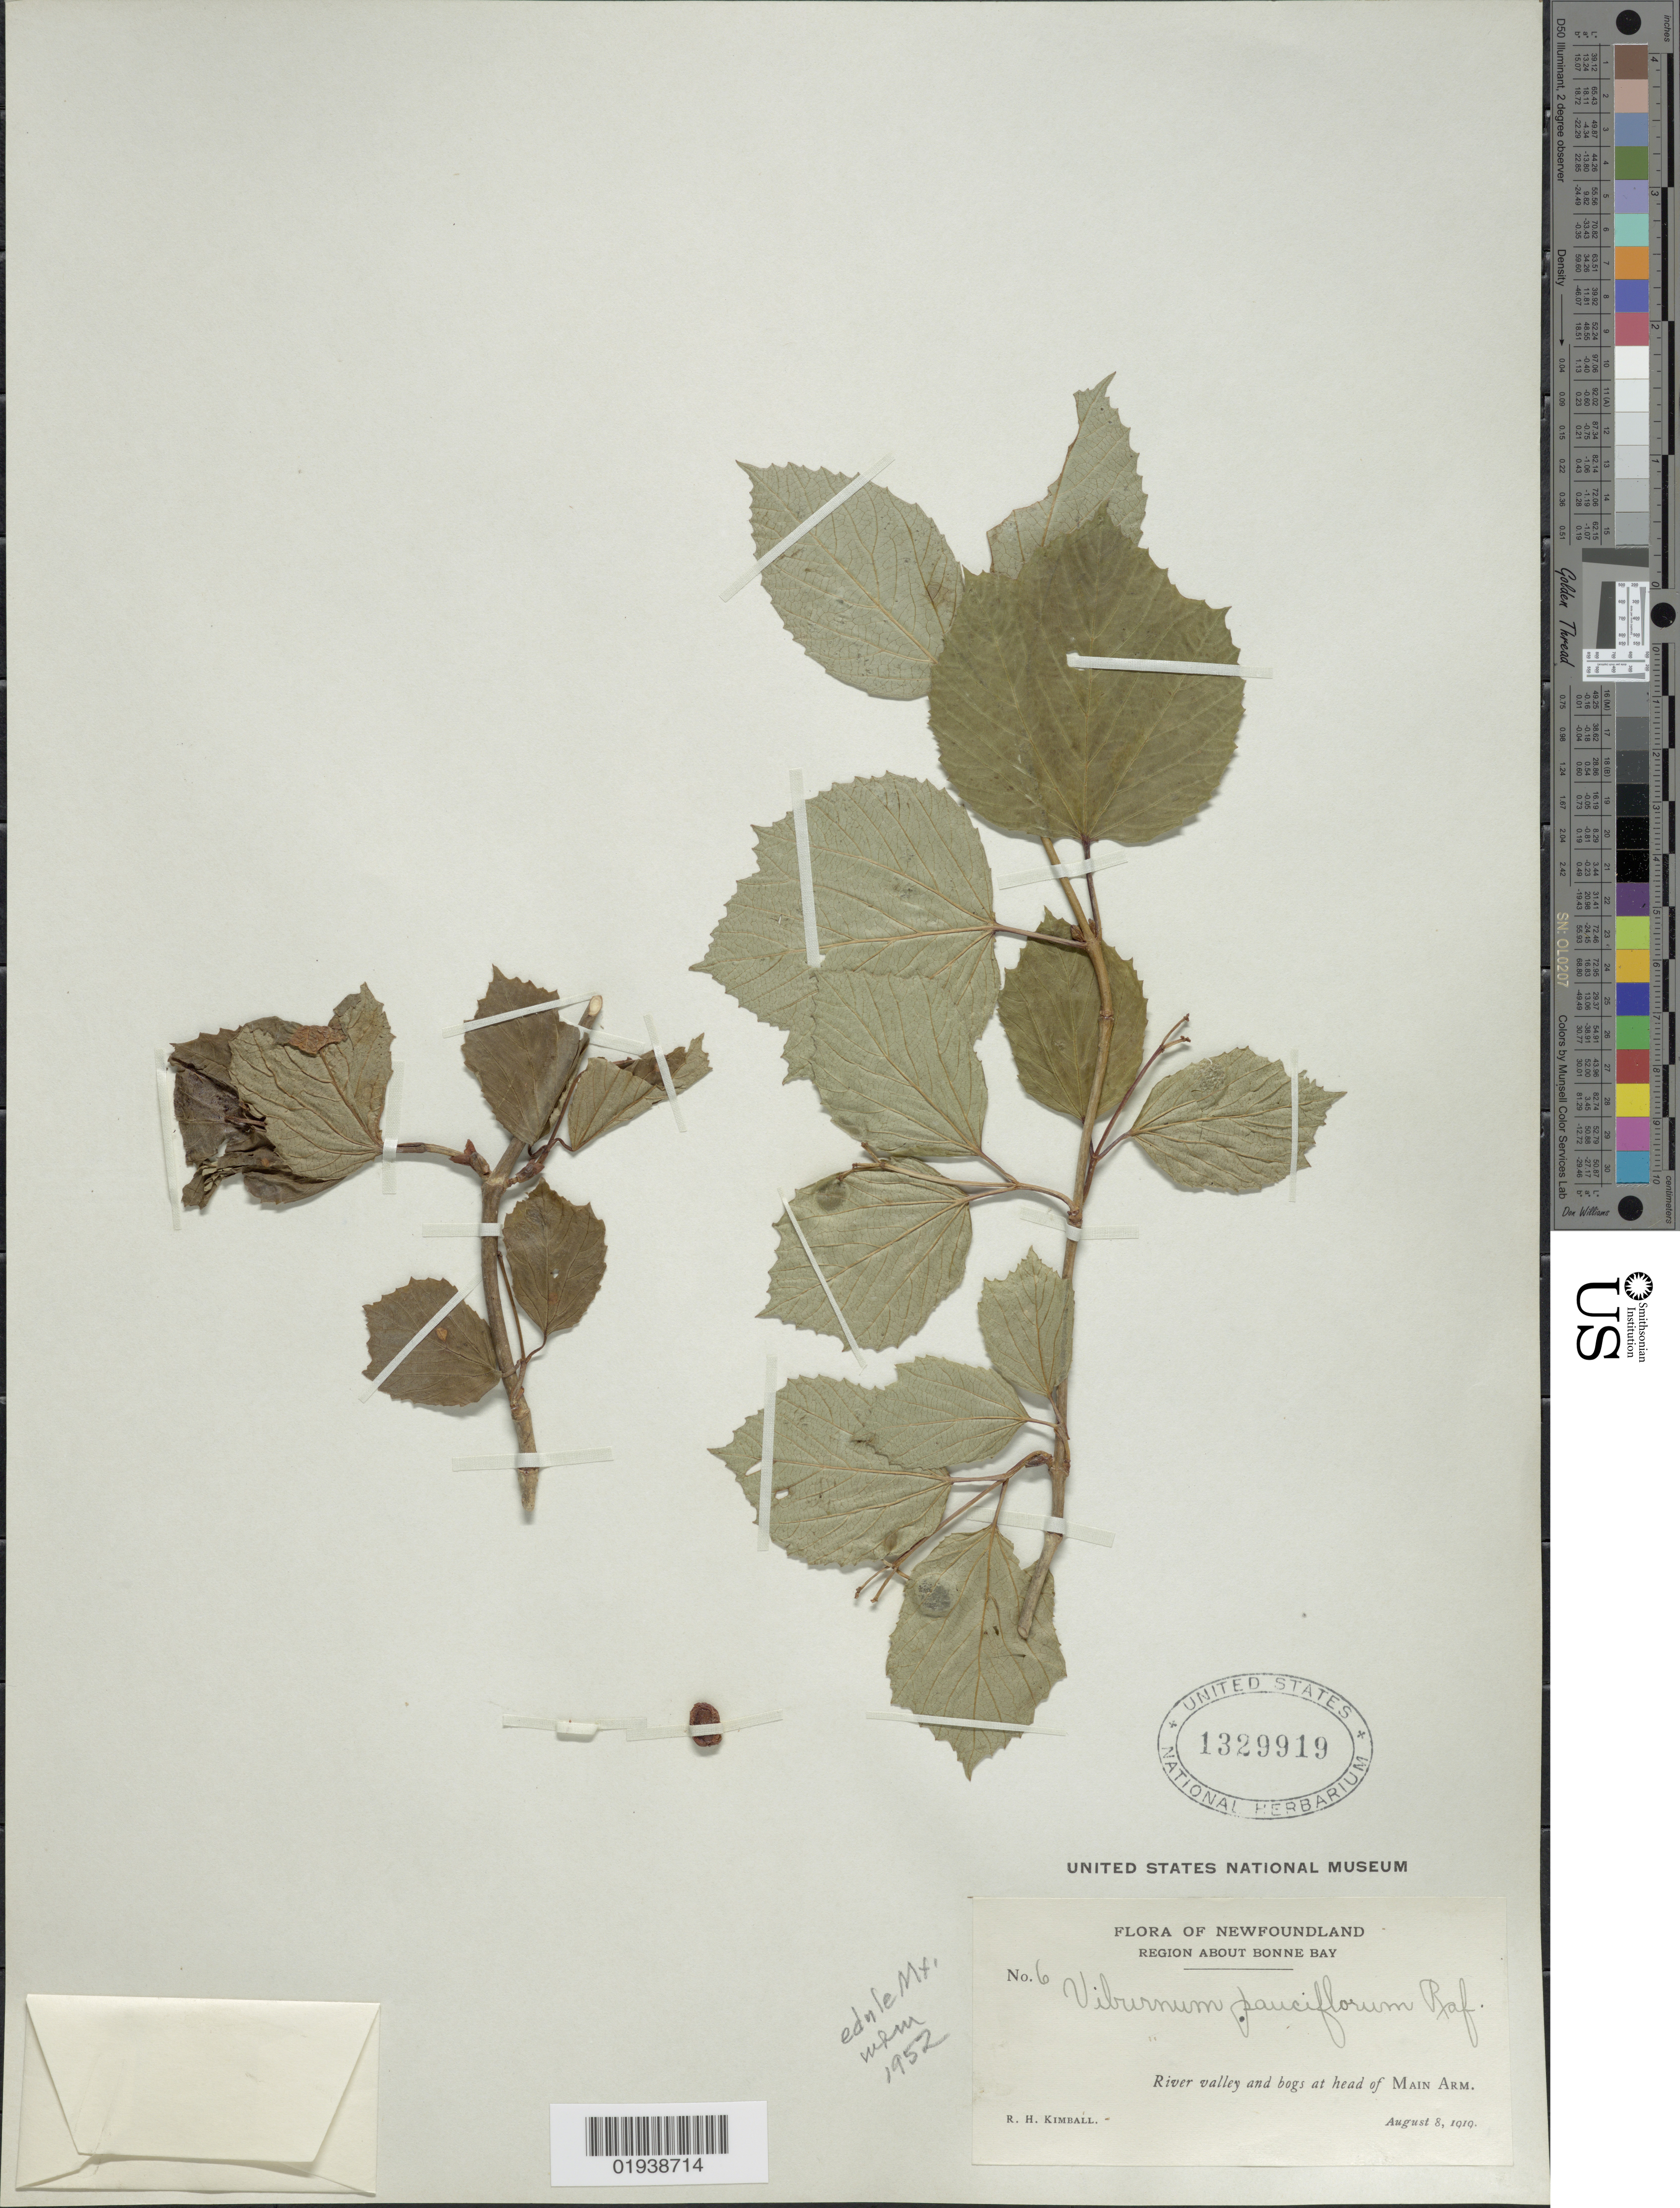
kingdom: Plantae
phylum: Tracheophyta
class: Magnoliopsida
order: Dipsacales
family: Viburnaceae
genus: Viburnum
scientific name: Viburnum edule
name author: (Michx.) Raf.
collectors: R. Kimball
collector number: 6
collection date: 1919-08-08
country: Canada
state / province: Newfoundland and Labrador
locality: Region about Bonne Bay. River valley and bogs at head of Main Arm.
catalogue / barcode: US 1329919